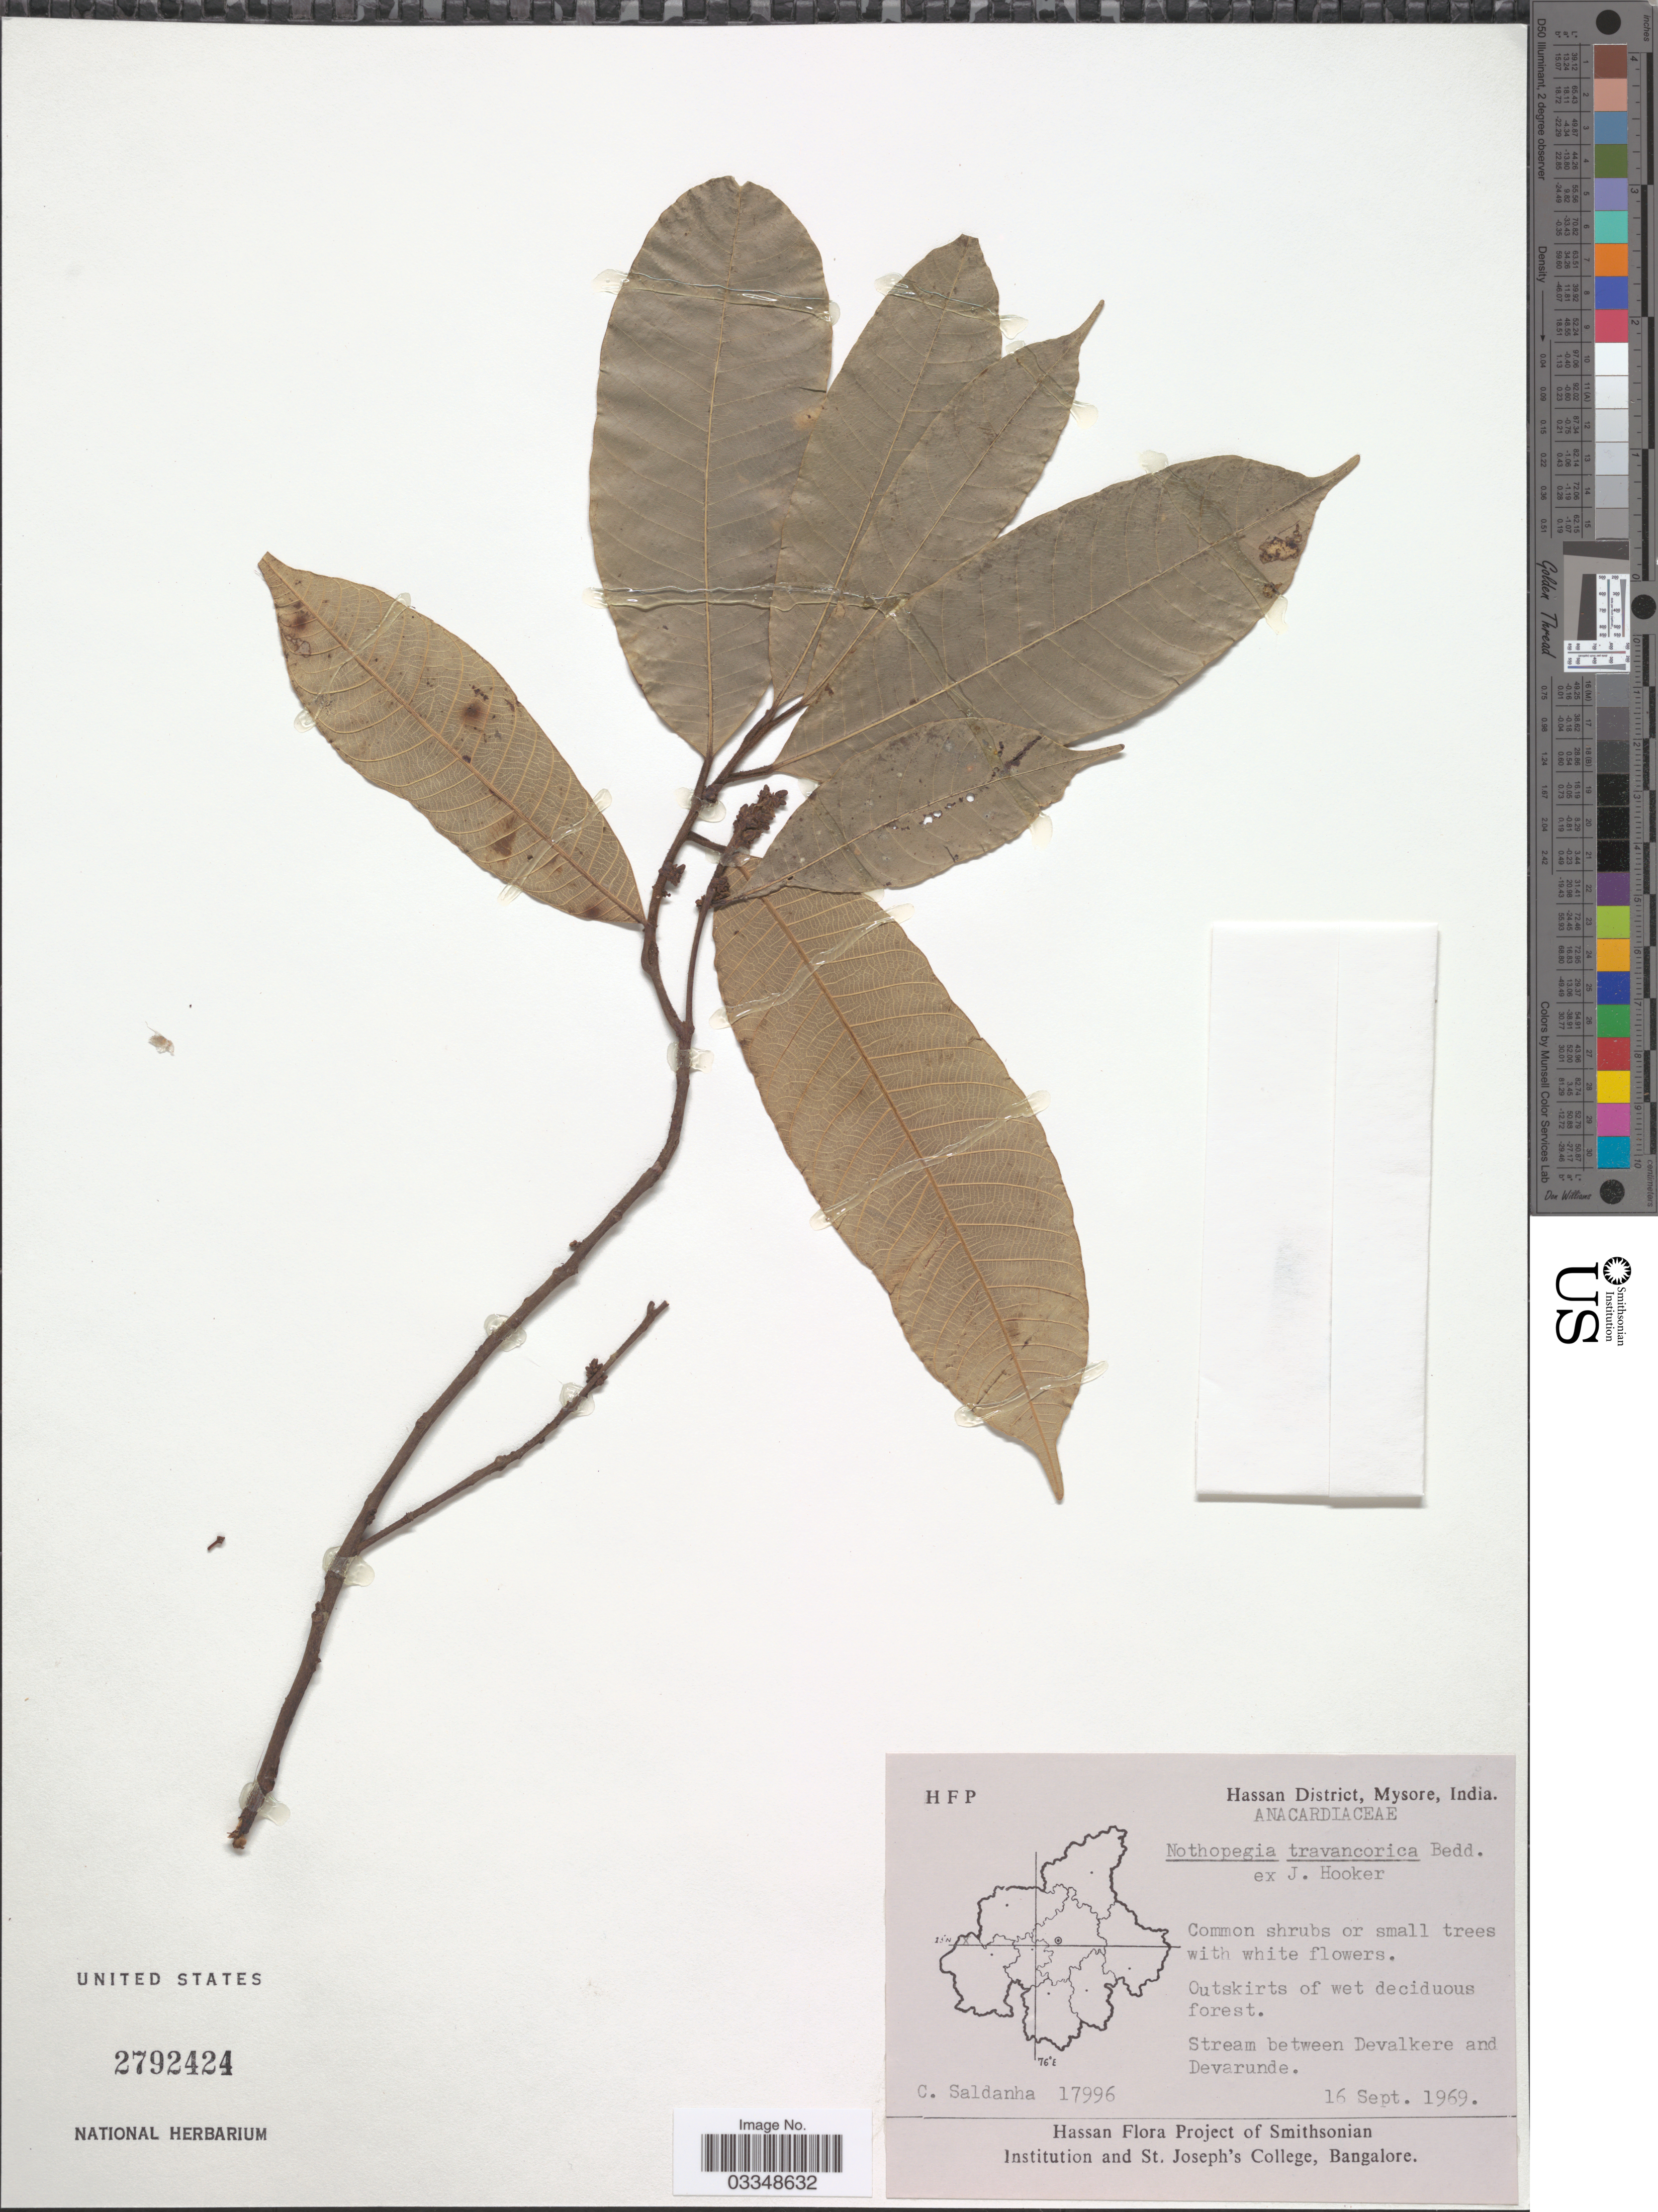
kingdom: Plantae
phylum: Tracheophyta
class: Magnoliopsida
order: Sapindales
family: Anacardiaceae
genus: Nothopegia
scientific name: Nothopegia travancorica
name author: Bedd. ex Hook. f.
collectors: C. Saldanha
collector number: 17996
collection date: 1969-09-26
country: India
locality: Hassan District, Mysore. Stream between Devalkere and Devarunde.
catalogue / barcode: US 2792424